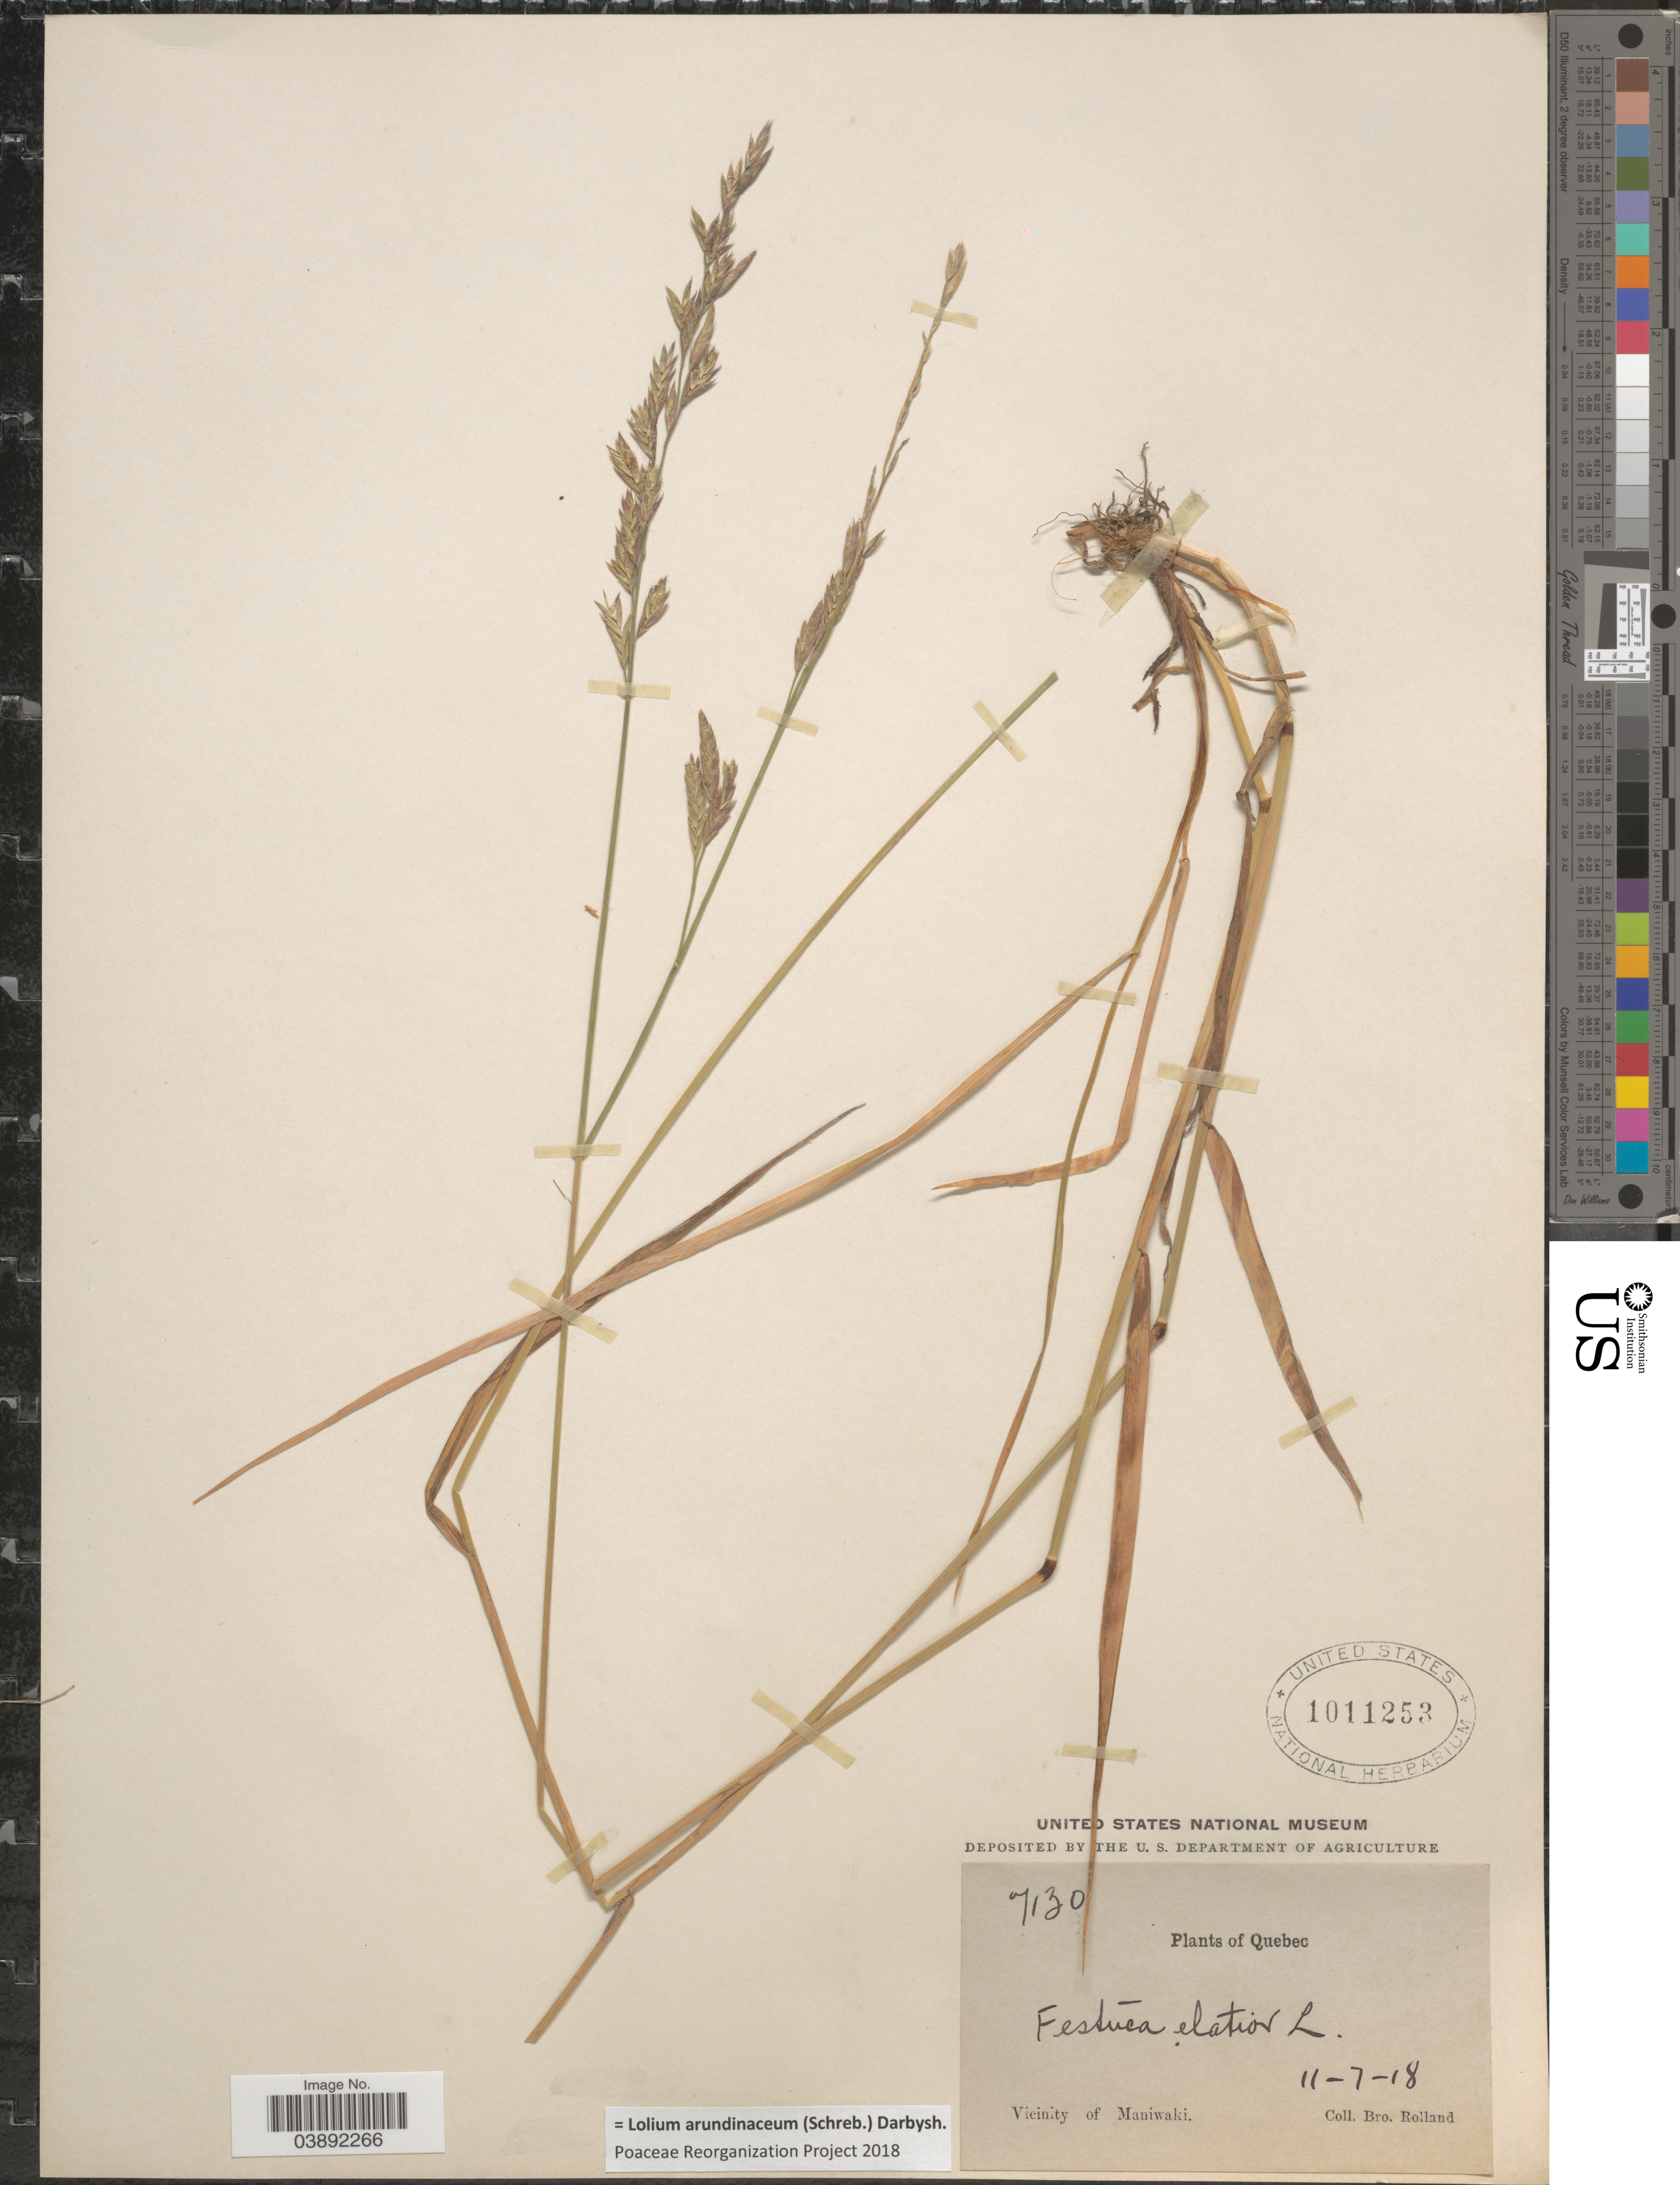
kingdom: Plantae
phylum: Tracheophyta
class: Liliopsida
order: Poales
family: Poaceae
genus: Lolium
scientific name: Lolium arundinaceum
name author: (Schreb.) Darbysh.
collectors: B. Rolland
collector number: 7130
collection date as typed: Transcribed d/m/y: 11/7/18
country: Canada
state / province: Quebec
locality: Vicinity of Maniwaki.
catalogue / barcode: US 1011253